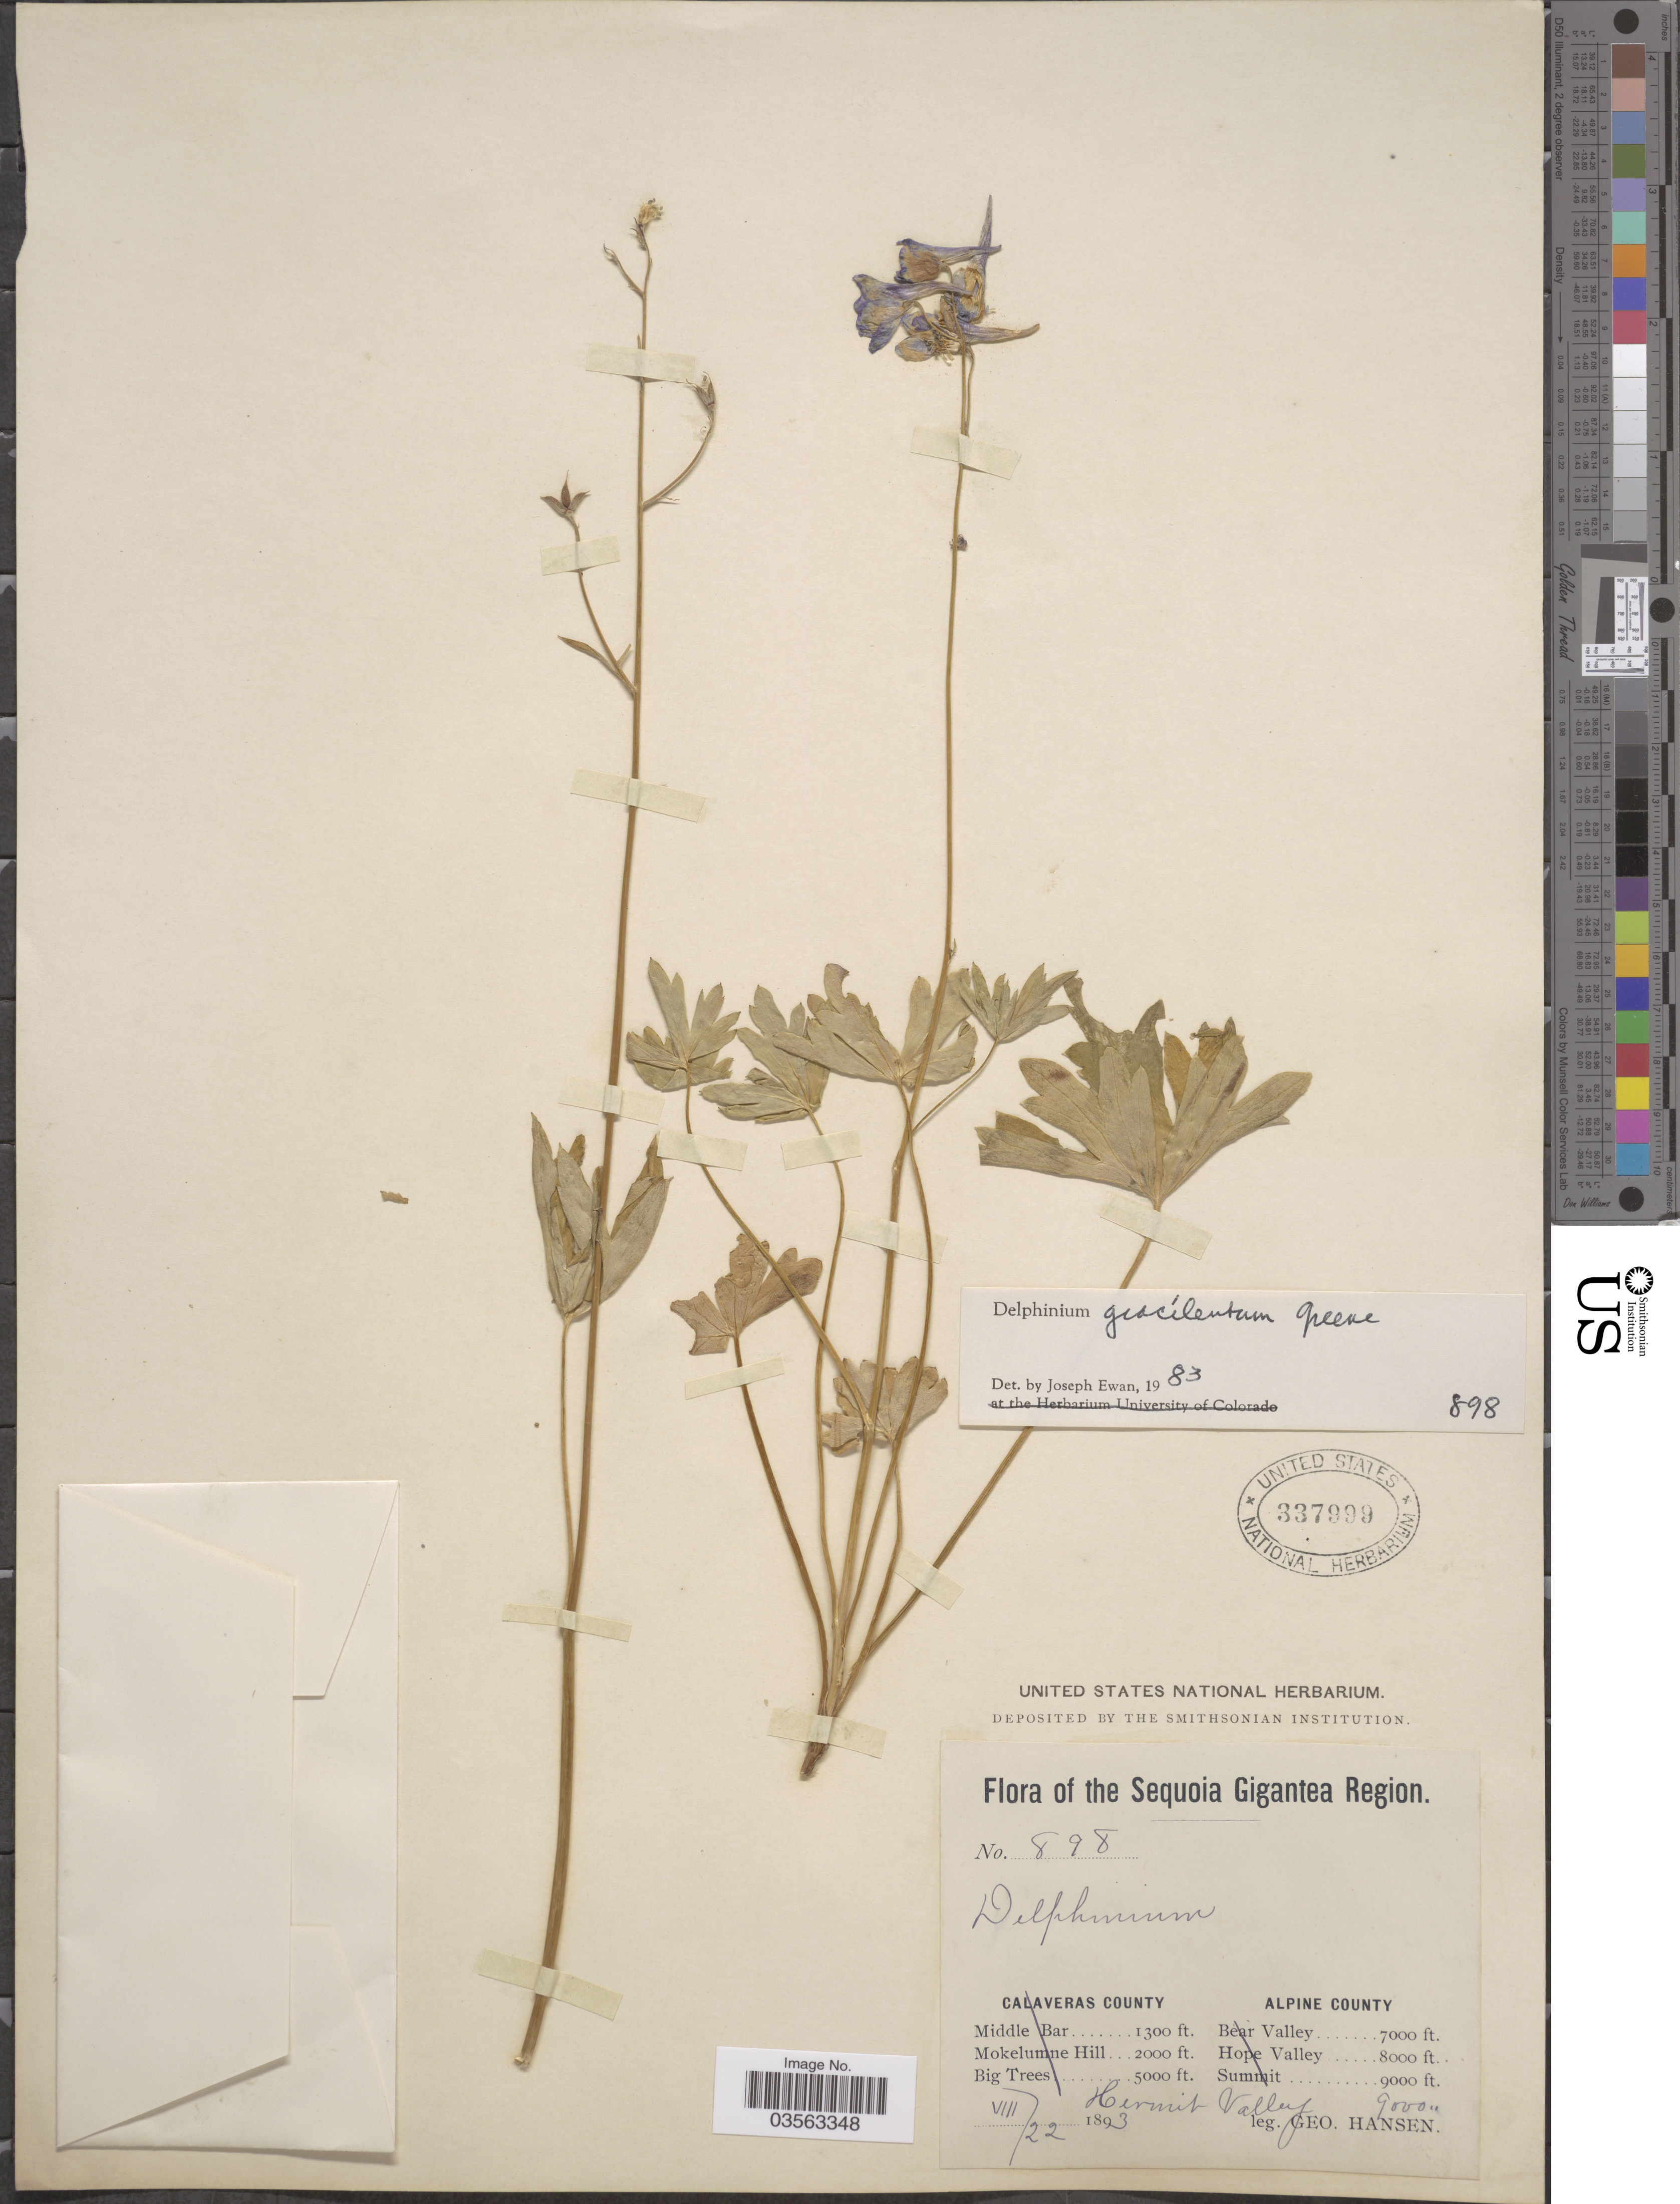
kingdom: Plantae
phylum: Tracheophyta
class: Magnoliopsida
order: Ranunculales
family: Ranunculaceae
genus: Delphinium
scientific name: Delphinium gracilentum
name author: Greene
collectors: G. Hansen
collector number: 898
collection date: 1893-08-22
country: United States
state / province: California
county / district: Alpine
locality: The Sequoia Gigantea Region. Alpine County. Hermit Valley.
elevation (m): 2743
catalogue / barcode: US 337999